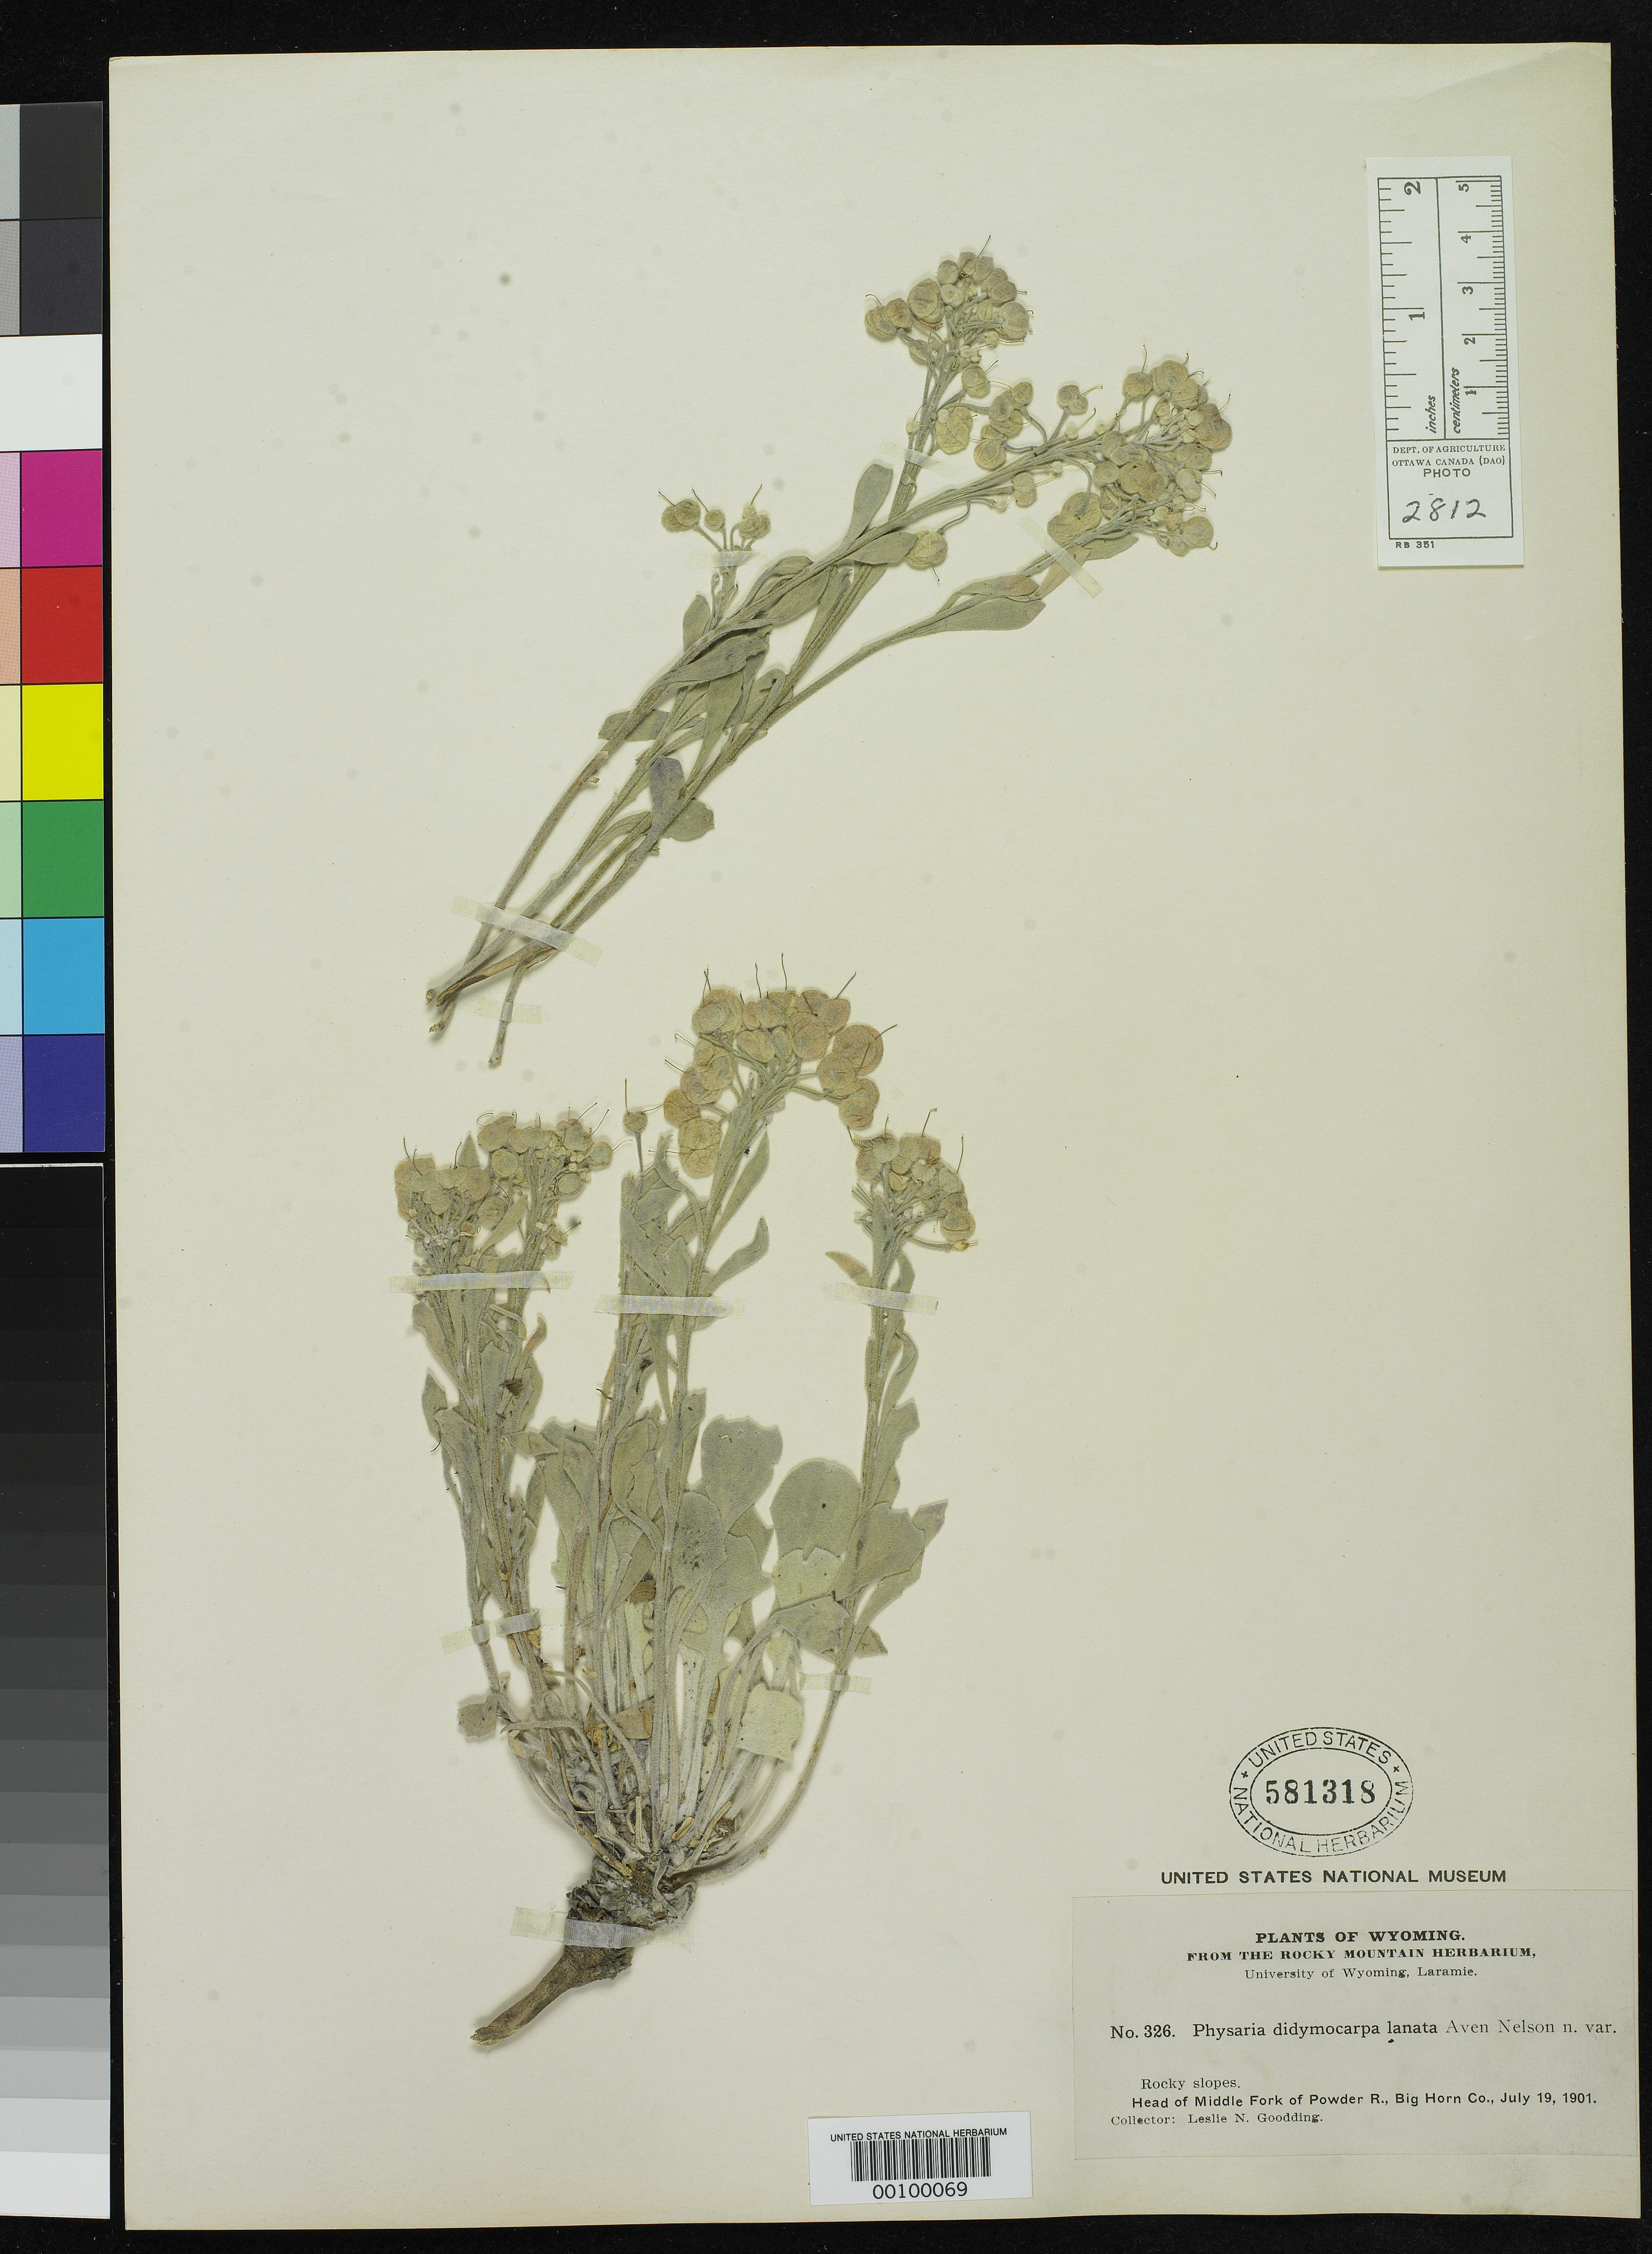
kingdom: Plantae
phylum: Tracheophyta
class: Magnoliopsida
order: Brassicales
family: Brassicaceae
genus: Physaria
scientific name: Physaria didymocarpa var. lanata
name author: (A. Nelson) O'Kane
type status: Isotype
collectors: L. N. Goodding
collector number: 326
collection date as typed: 19 Jul 1901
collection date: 1901-07-19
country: United States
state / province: Wyoming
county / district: Big Horn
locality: Head of middle fork of Powder River.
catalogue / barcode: US 581318